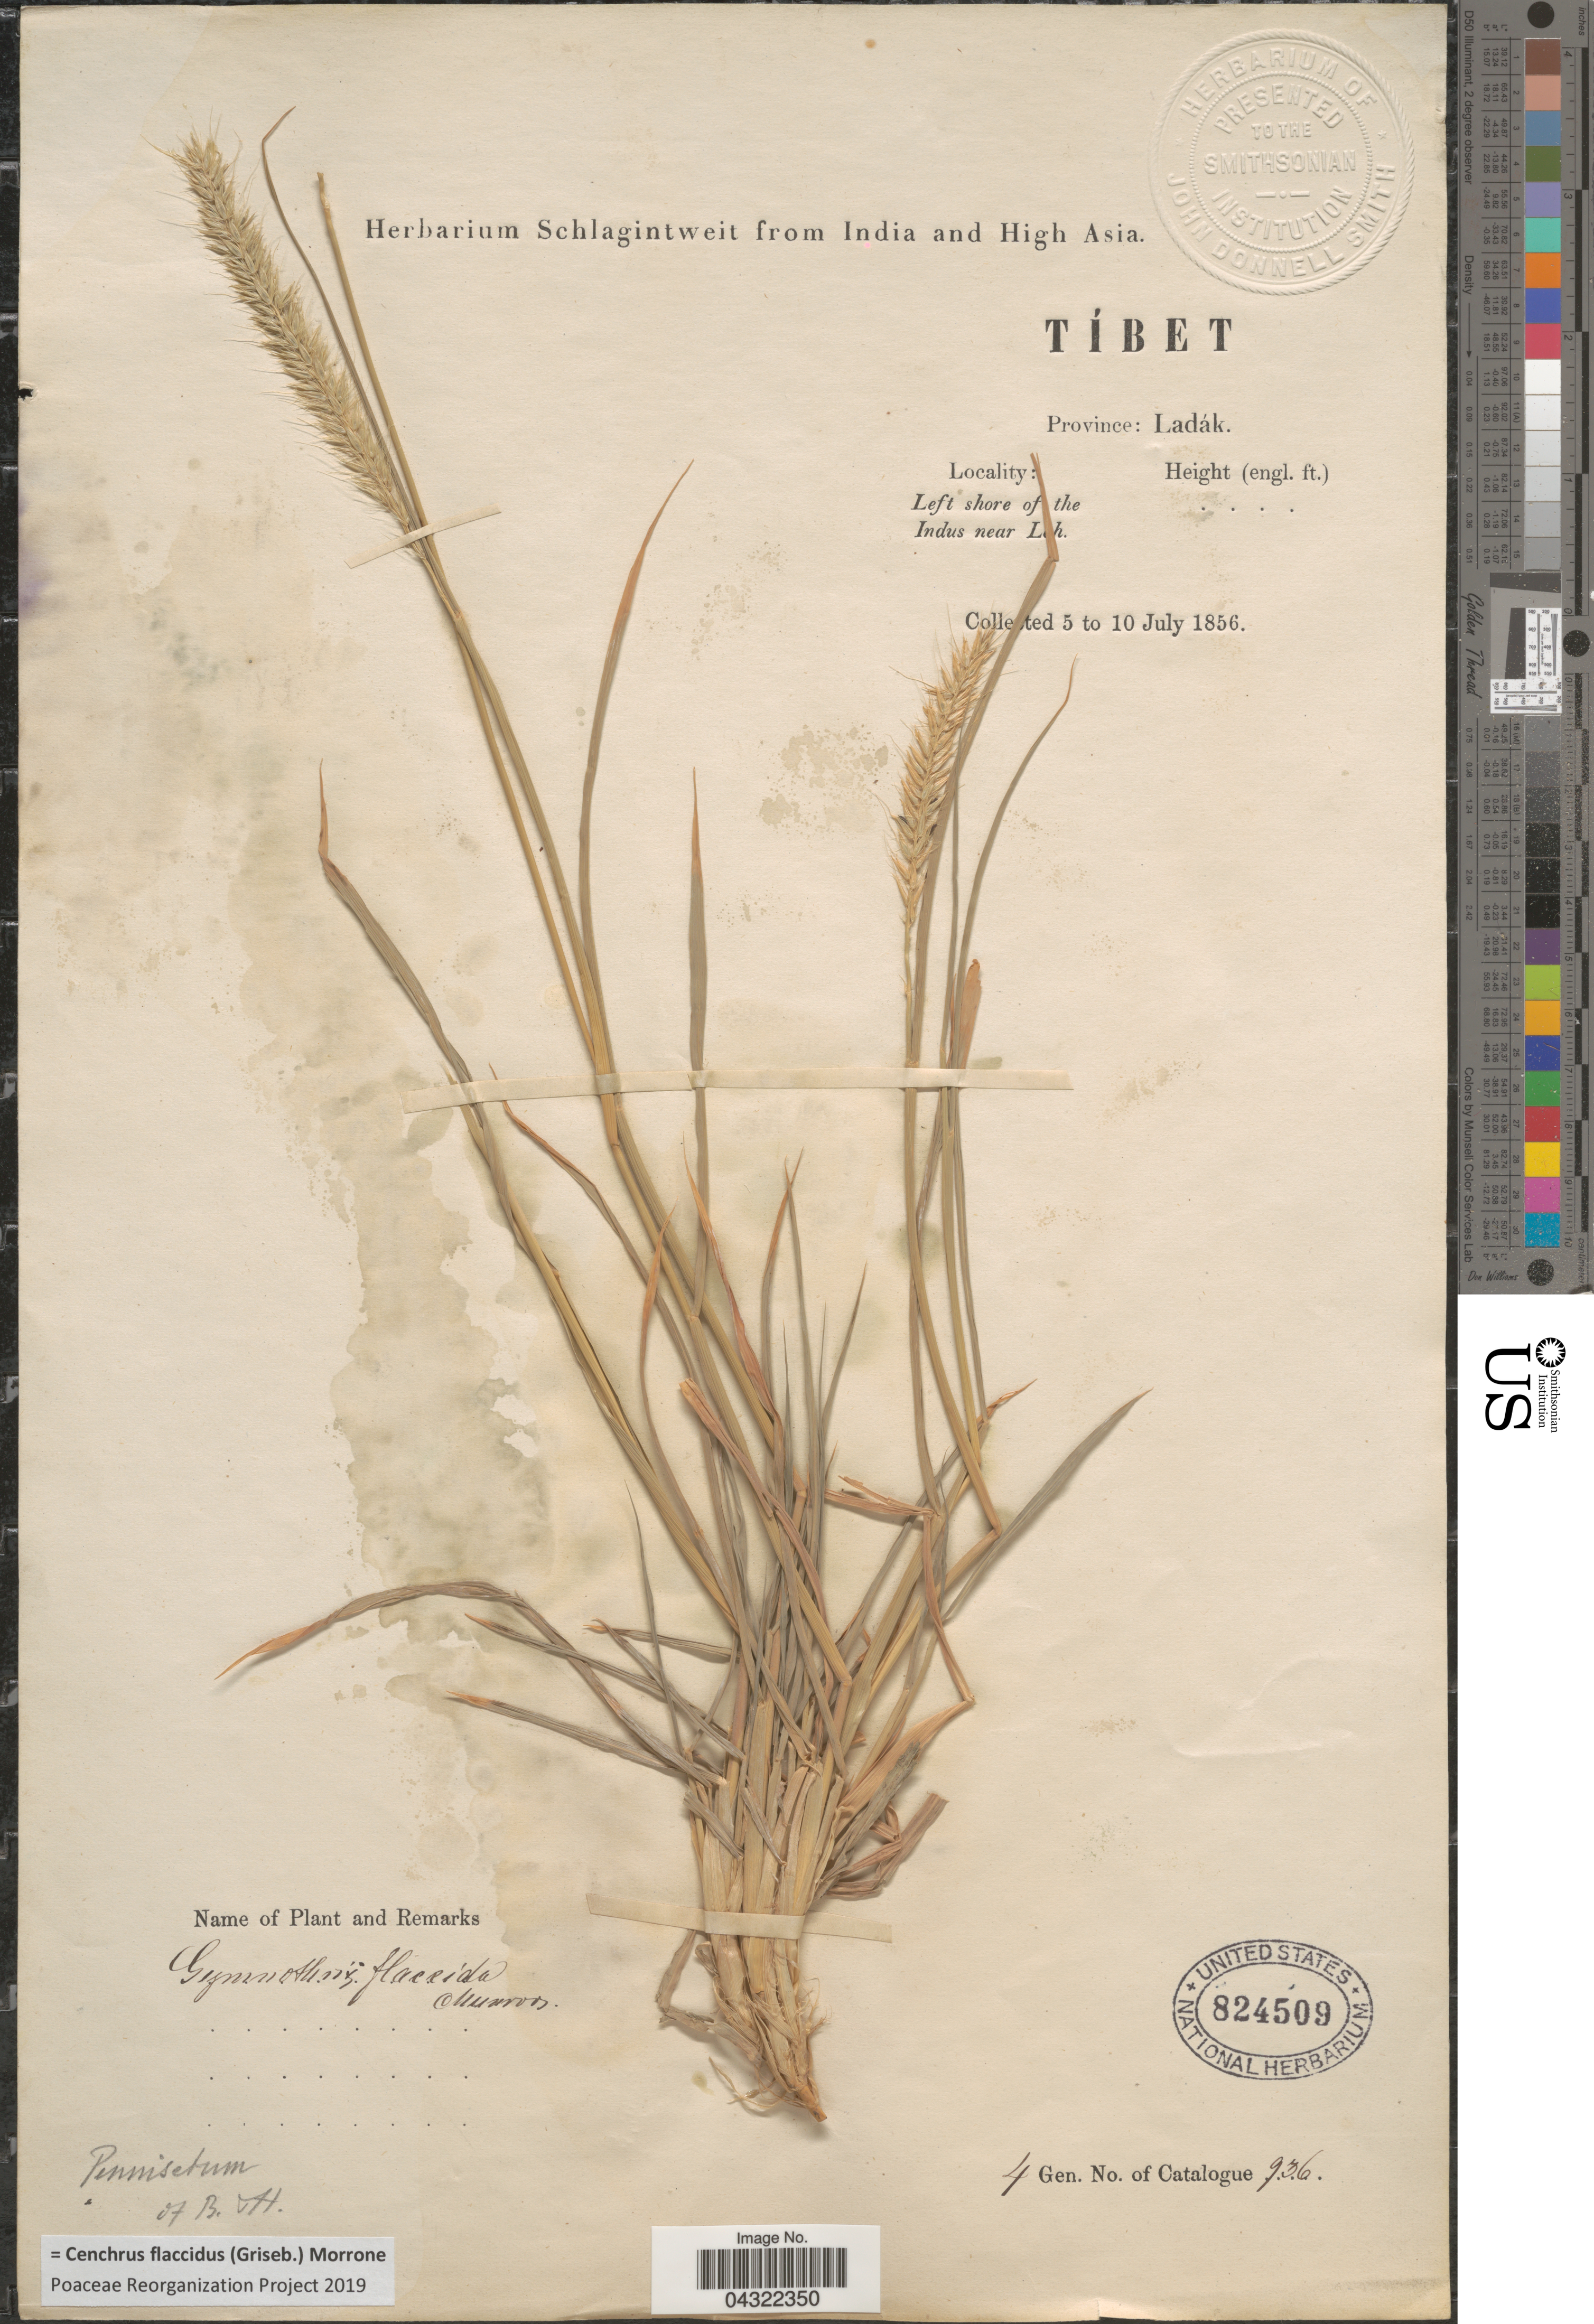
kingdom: Plantae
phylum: Tracheophyta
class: Liliopsida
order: Poales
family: Poaceae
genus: Cenchrus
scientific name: Cenchrus flaccidus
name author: (Griseb.) Morrone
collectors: ex herb. Schlagintweit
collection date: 1856-07-05/1856-07-10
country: India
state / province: Ladakh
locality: Tíbet. Province: Ladák. Left shore of the Indus near Leh.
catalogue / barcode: US 824509